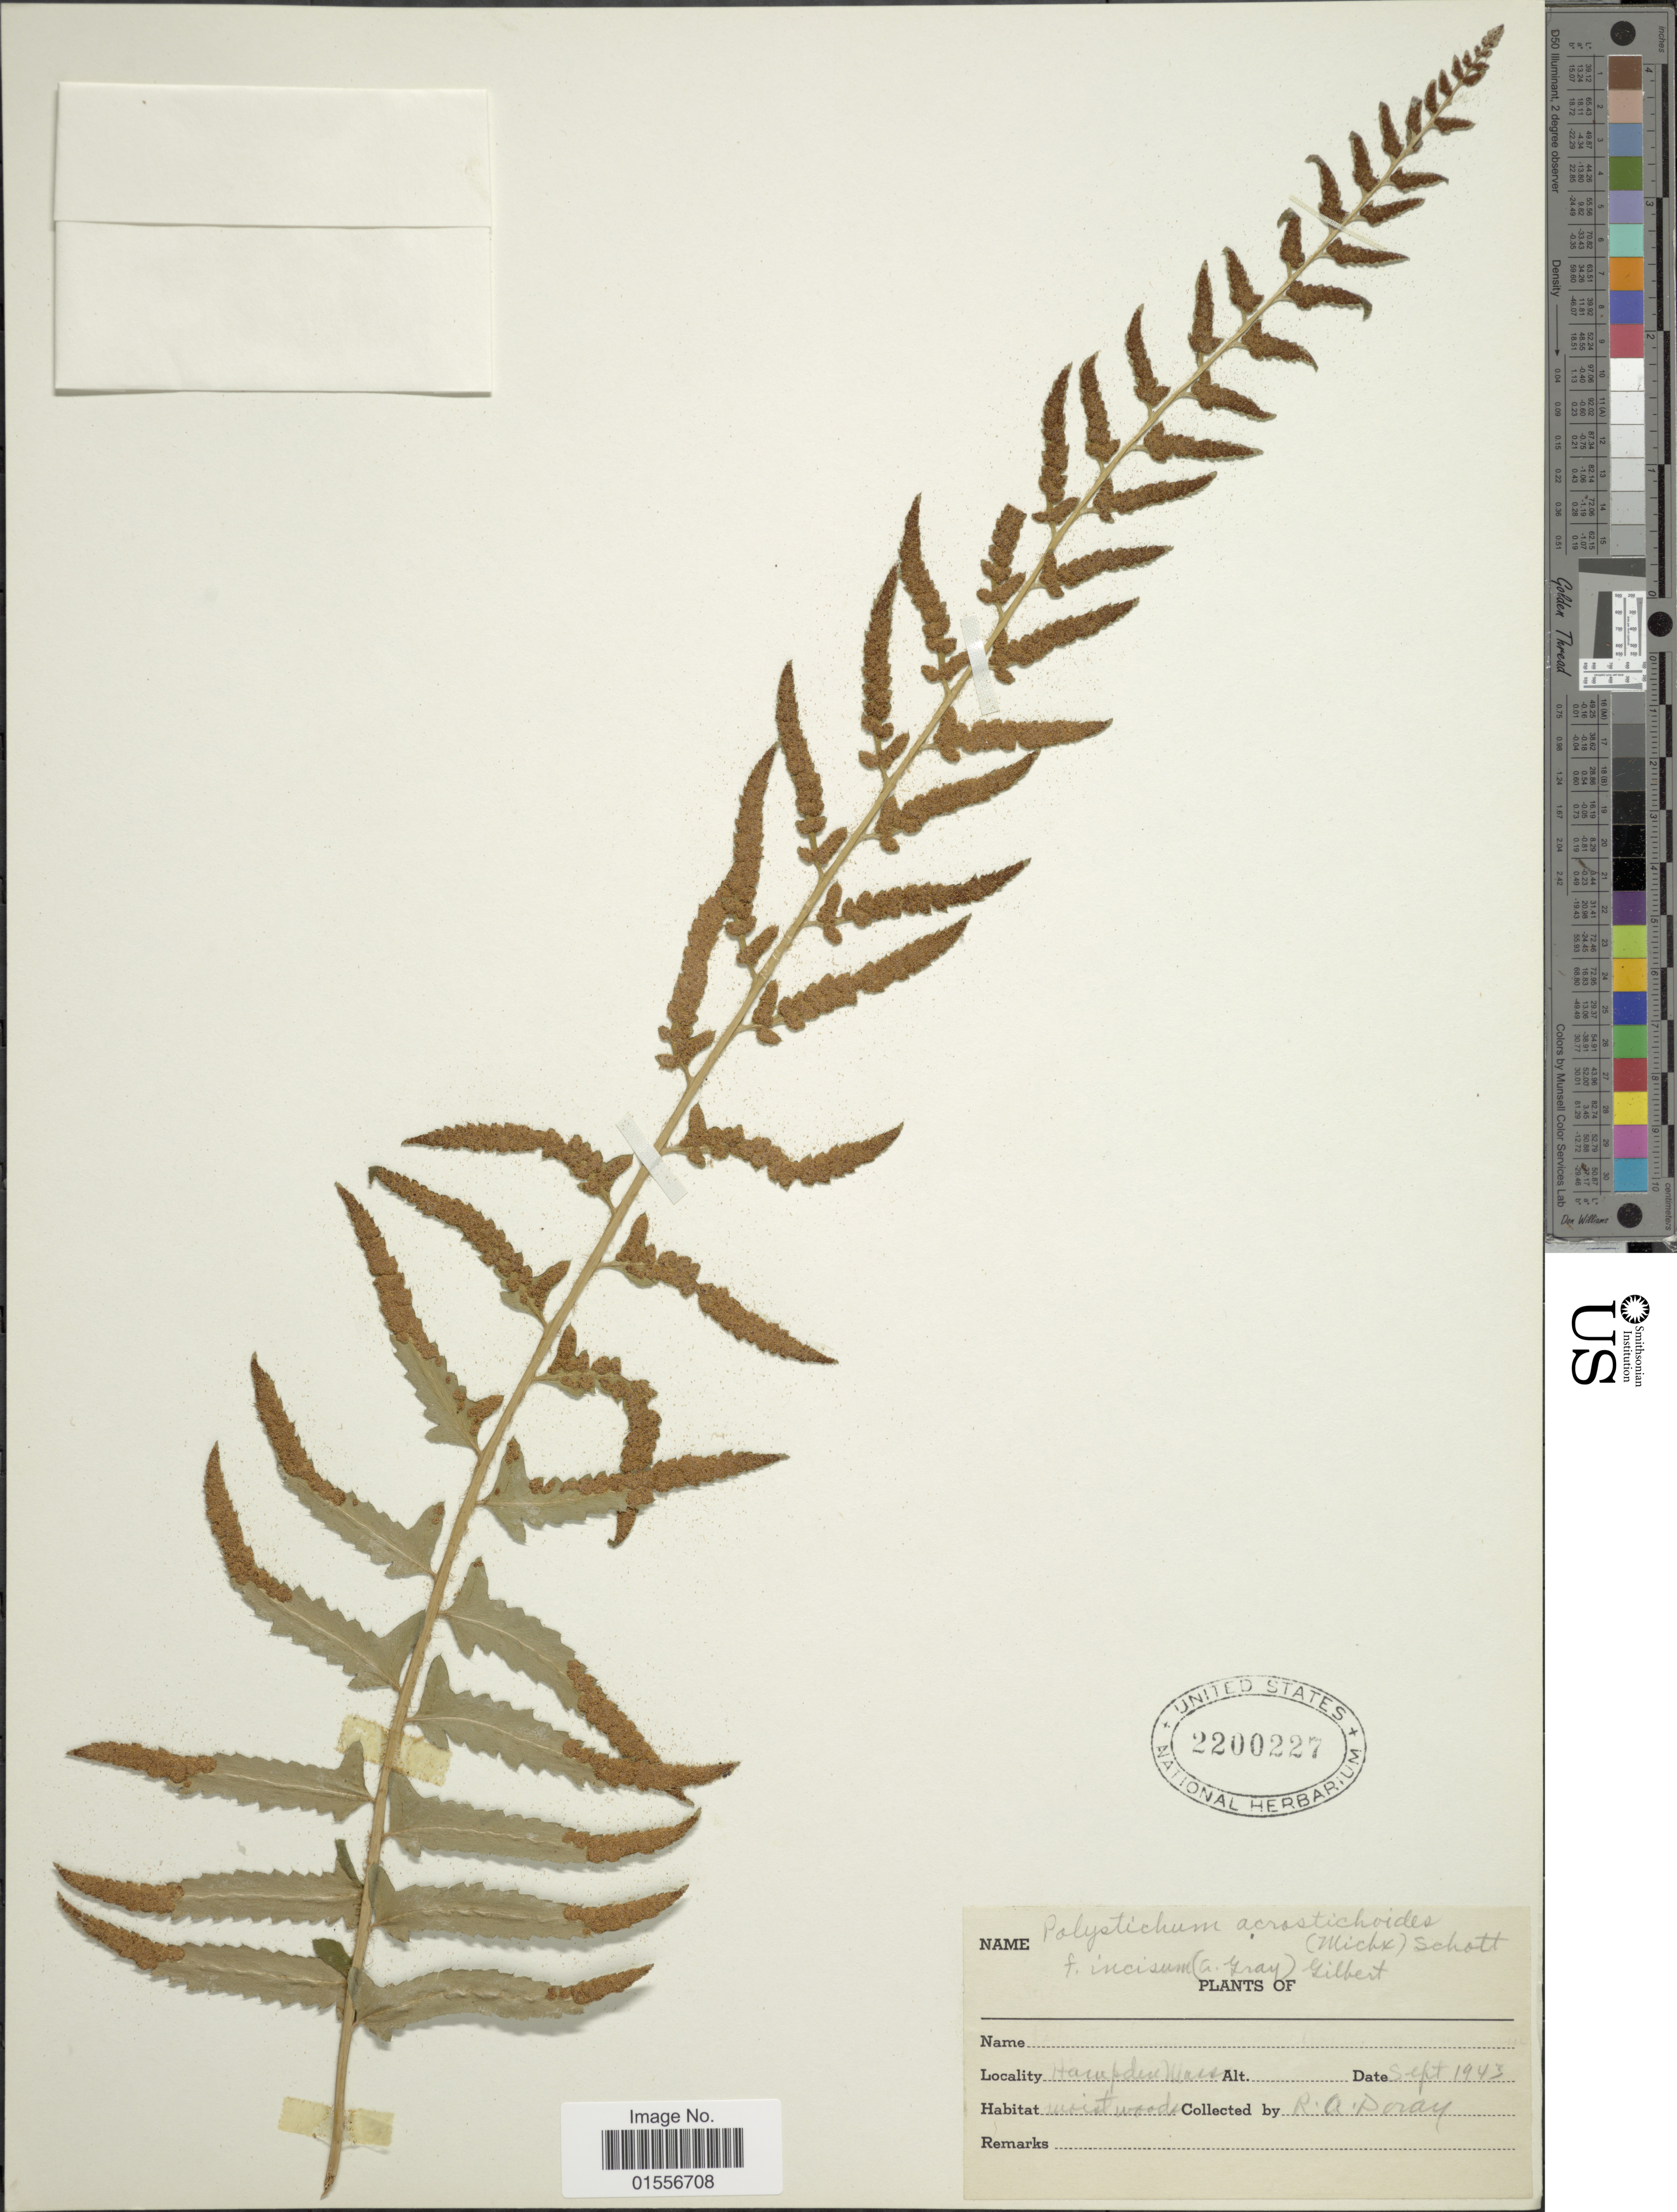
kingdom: Plantae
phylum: Tracheophyta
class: Polypodiopsida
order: Polypodiales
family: Dryopteridaceae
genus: Polystichum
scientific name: Polystichum acrostichoides f. incisum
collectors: R. Doray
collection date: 1943-09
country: United States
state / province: Massachusetts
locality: Hampden, moist woods.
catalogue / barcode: US 2200227